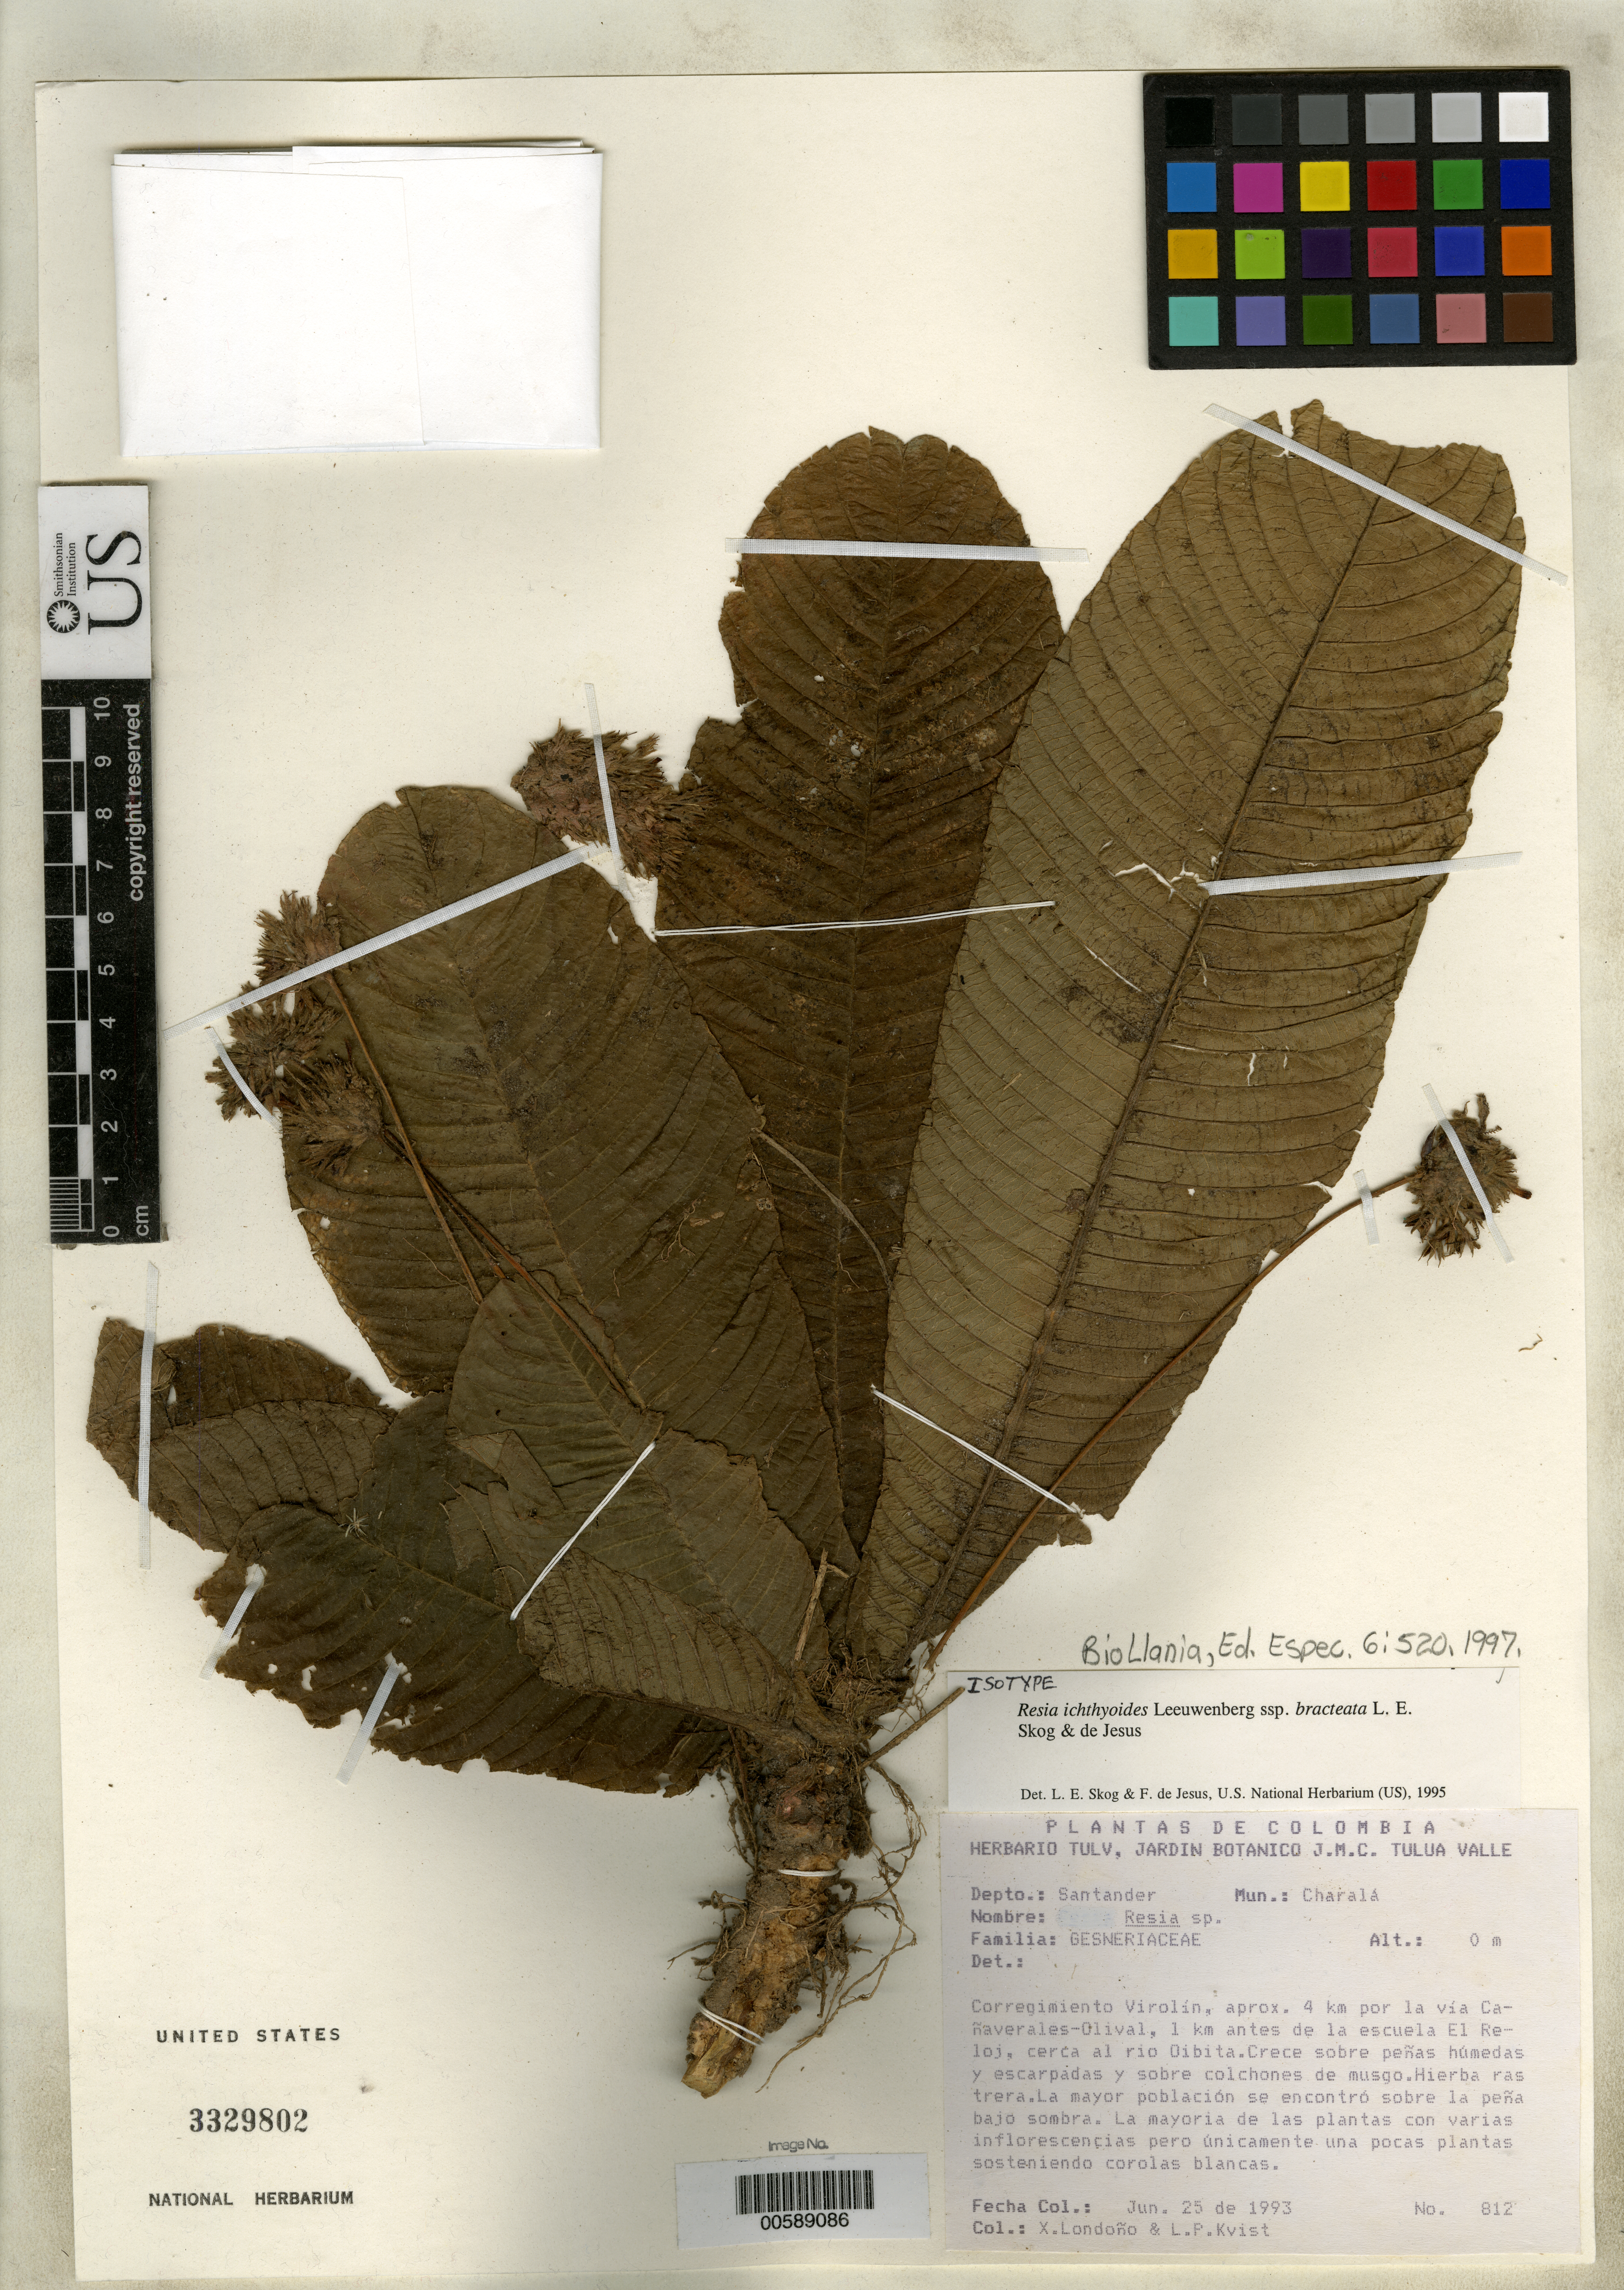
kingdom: Plantae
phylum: Tracheophyta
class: Magnoliopsida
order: Lamiales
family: Gesneriaceae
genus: Resia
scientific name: Resia ichthyoides subsp. bracteata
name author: L.E. Skog & de Jesus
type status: Isotype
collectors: X. Londoño & L. P. Kvist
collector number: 812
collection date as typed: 25 Jun 1993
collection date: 1993-06-25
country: Colombia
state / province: Santander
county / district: Charalá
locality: Corregimiento Virolin, aprox. 4 km por La Canaverales-Olival, 1 km antes de La Escuela El Reloj, Cerca al Rio Oibita.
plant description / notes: Name published without Latin diagnosis or description, not validly published.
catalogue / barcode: US 3329802